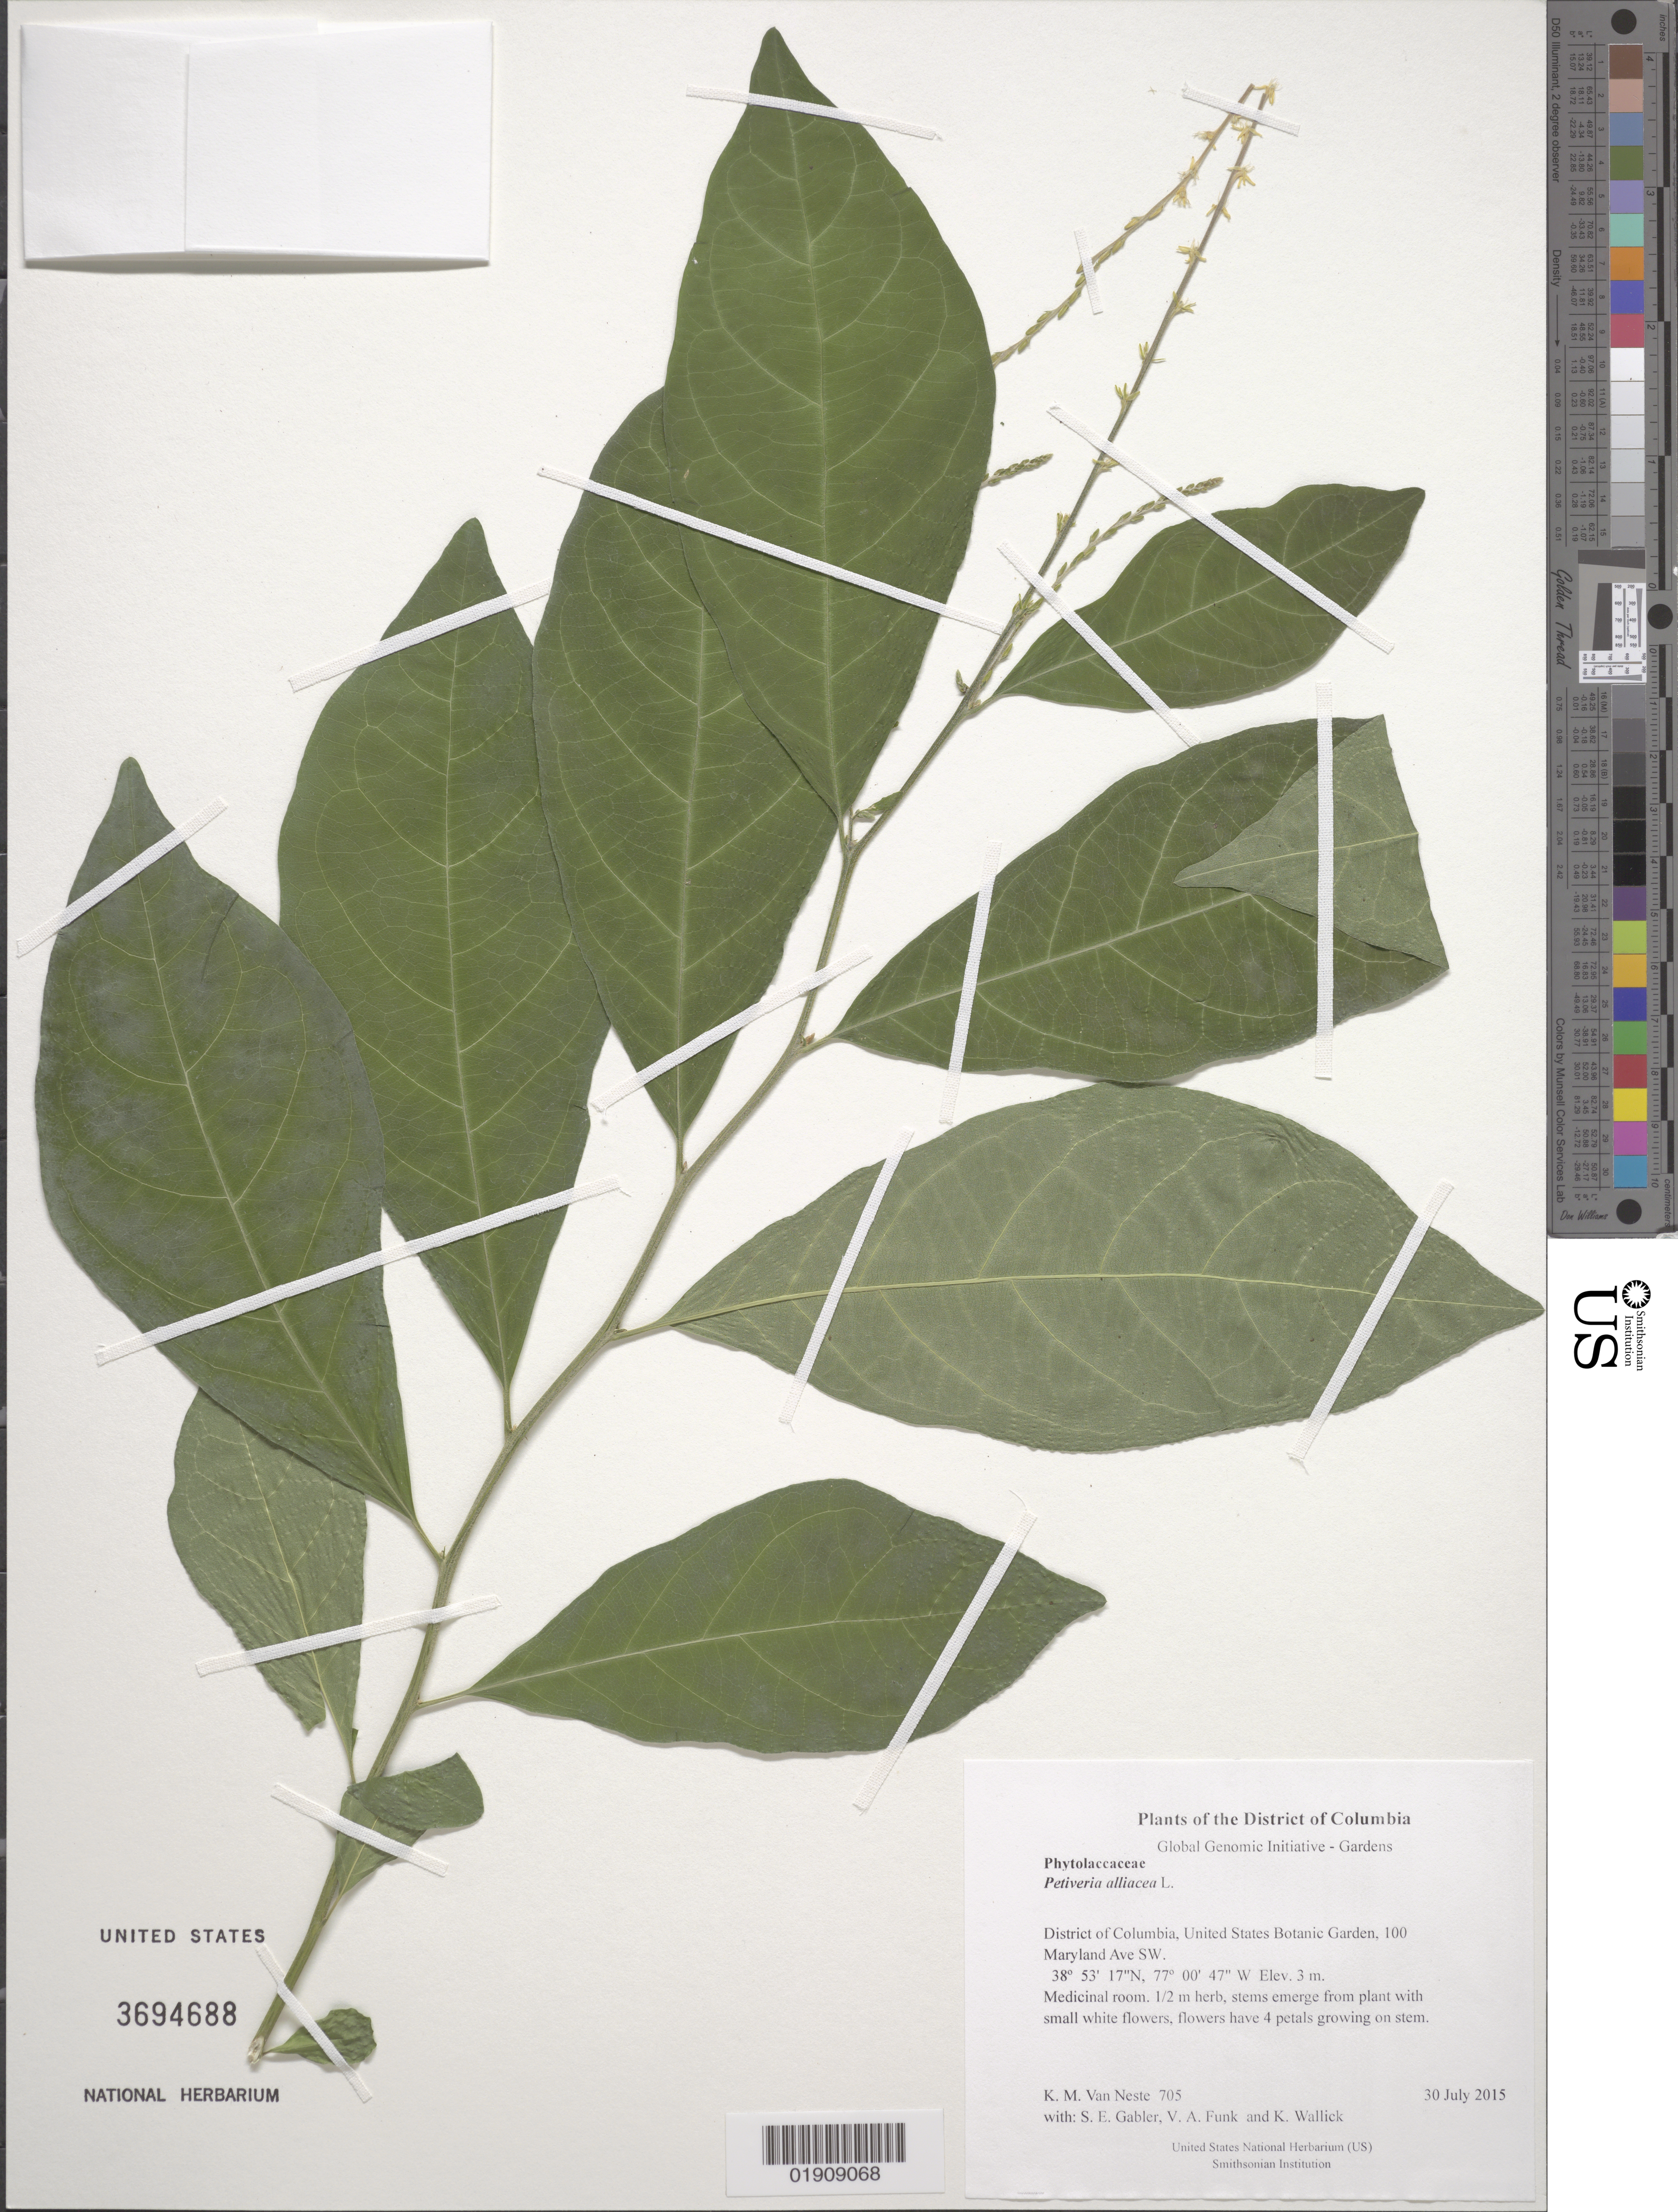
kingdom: Plantae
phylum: Tracheophyta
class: Magnoliopsida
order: Caryophyllales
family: Phytolaccaceae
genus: Petiveria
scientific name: Petiveria alliacea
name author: L.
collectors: K. M. Van Neste, S. E. Gabler, V. Funk & K. Wallick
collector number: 705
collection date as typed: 30 July 2015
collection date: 2015-07-30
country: United States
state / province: District of Columbia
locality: United States Botanic Garden, 100 Maryland Ave SW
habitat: Medicinal room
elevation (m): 3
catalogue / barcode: US 3694688